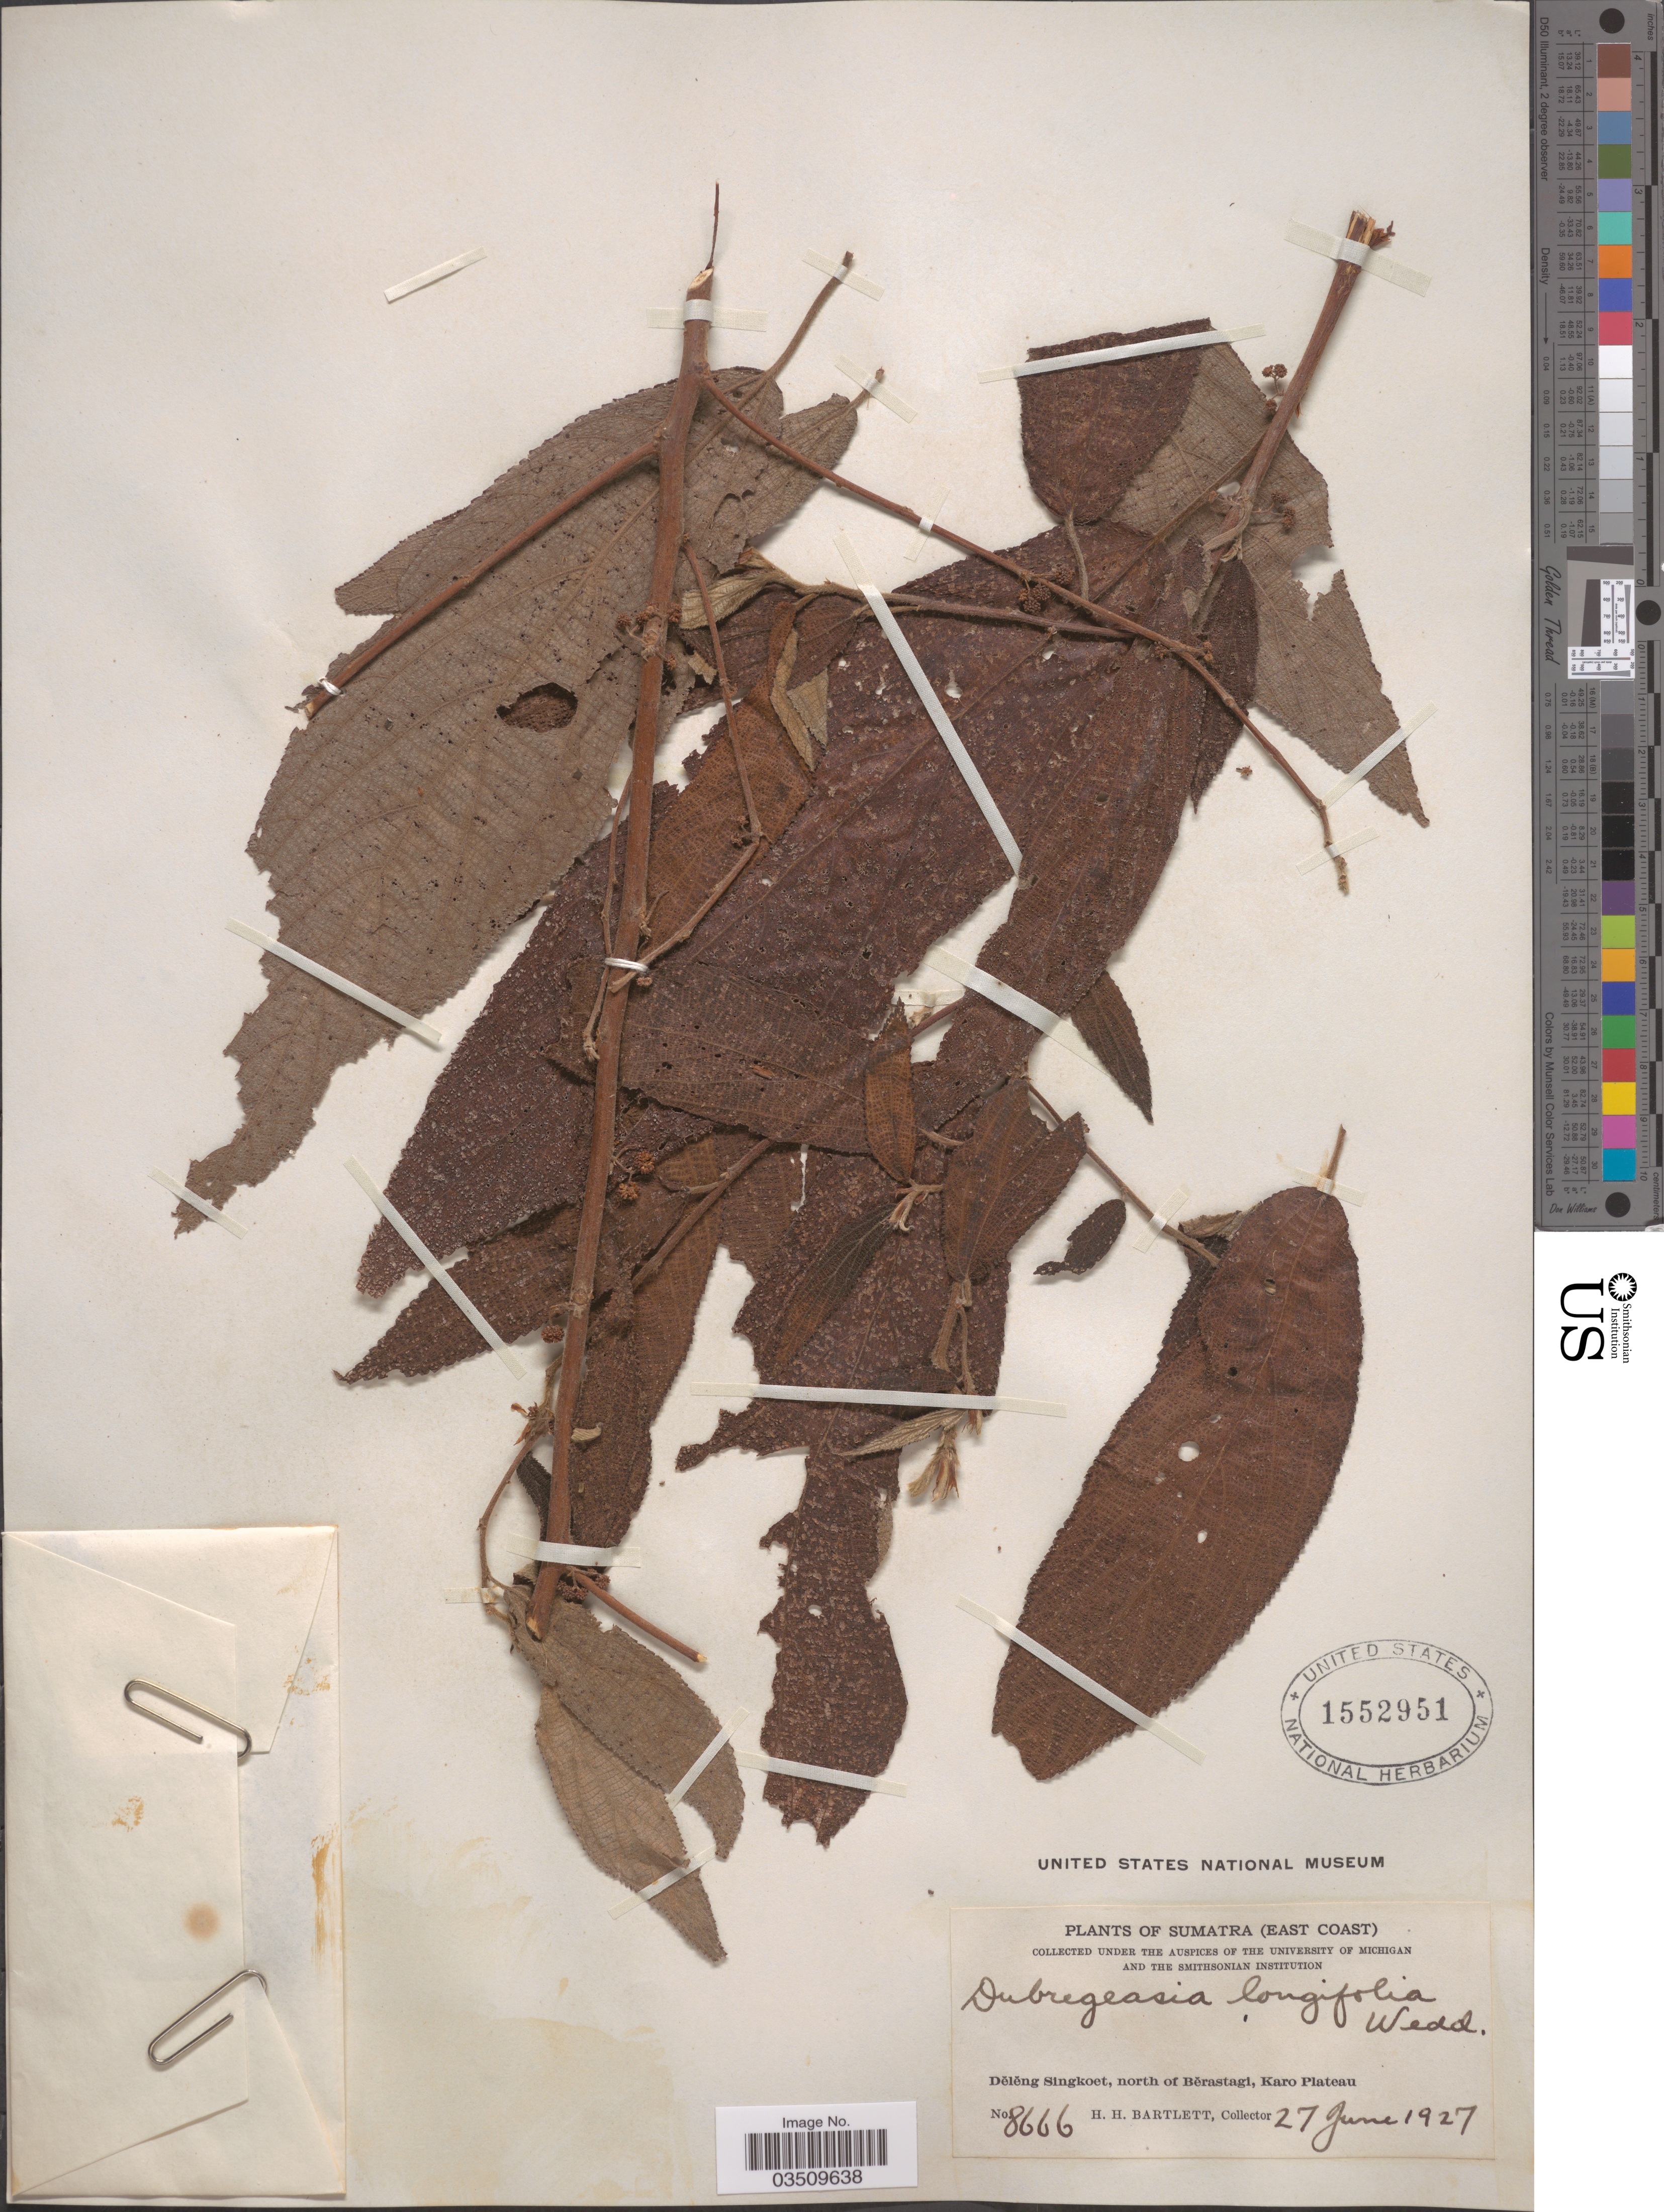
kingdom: Plantae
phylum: Tracheophyta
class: Magnoliopsida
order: Rosales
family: Urticaceae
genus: Debregeasia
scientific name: Debregeasia longifolia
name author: (Burm. f.) Wedd.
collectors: H. H. Bartlett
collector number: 8666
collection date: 1927-06-27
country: Indonesia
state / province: Sumatra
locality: (East Coast). Dělěng Singkoet, north of Běrastagi, Karo Plateau.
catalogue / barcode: US 1552951